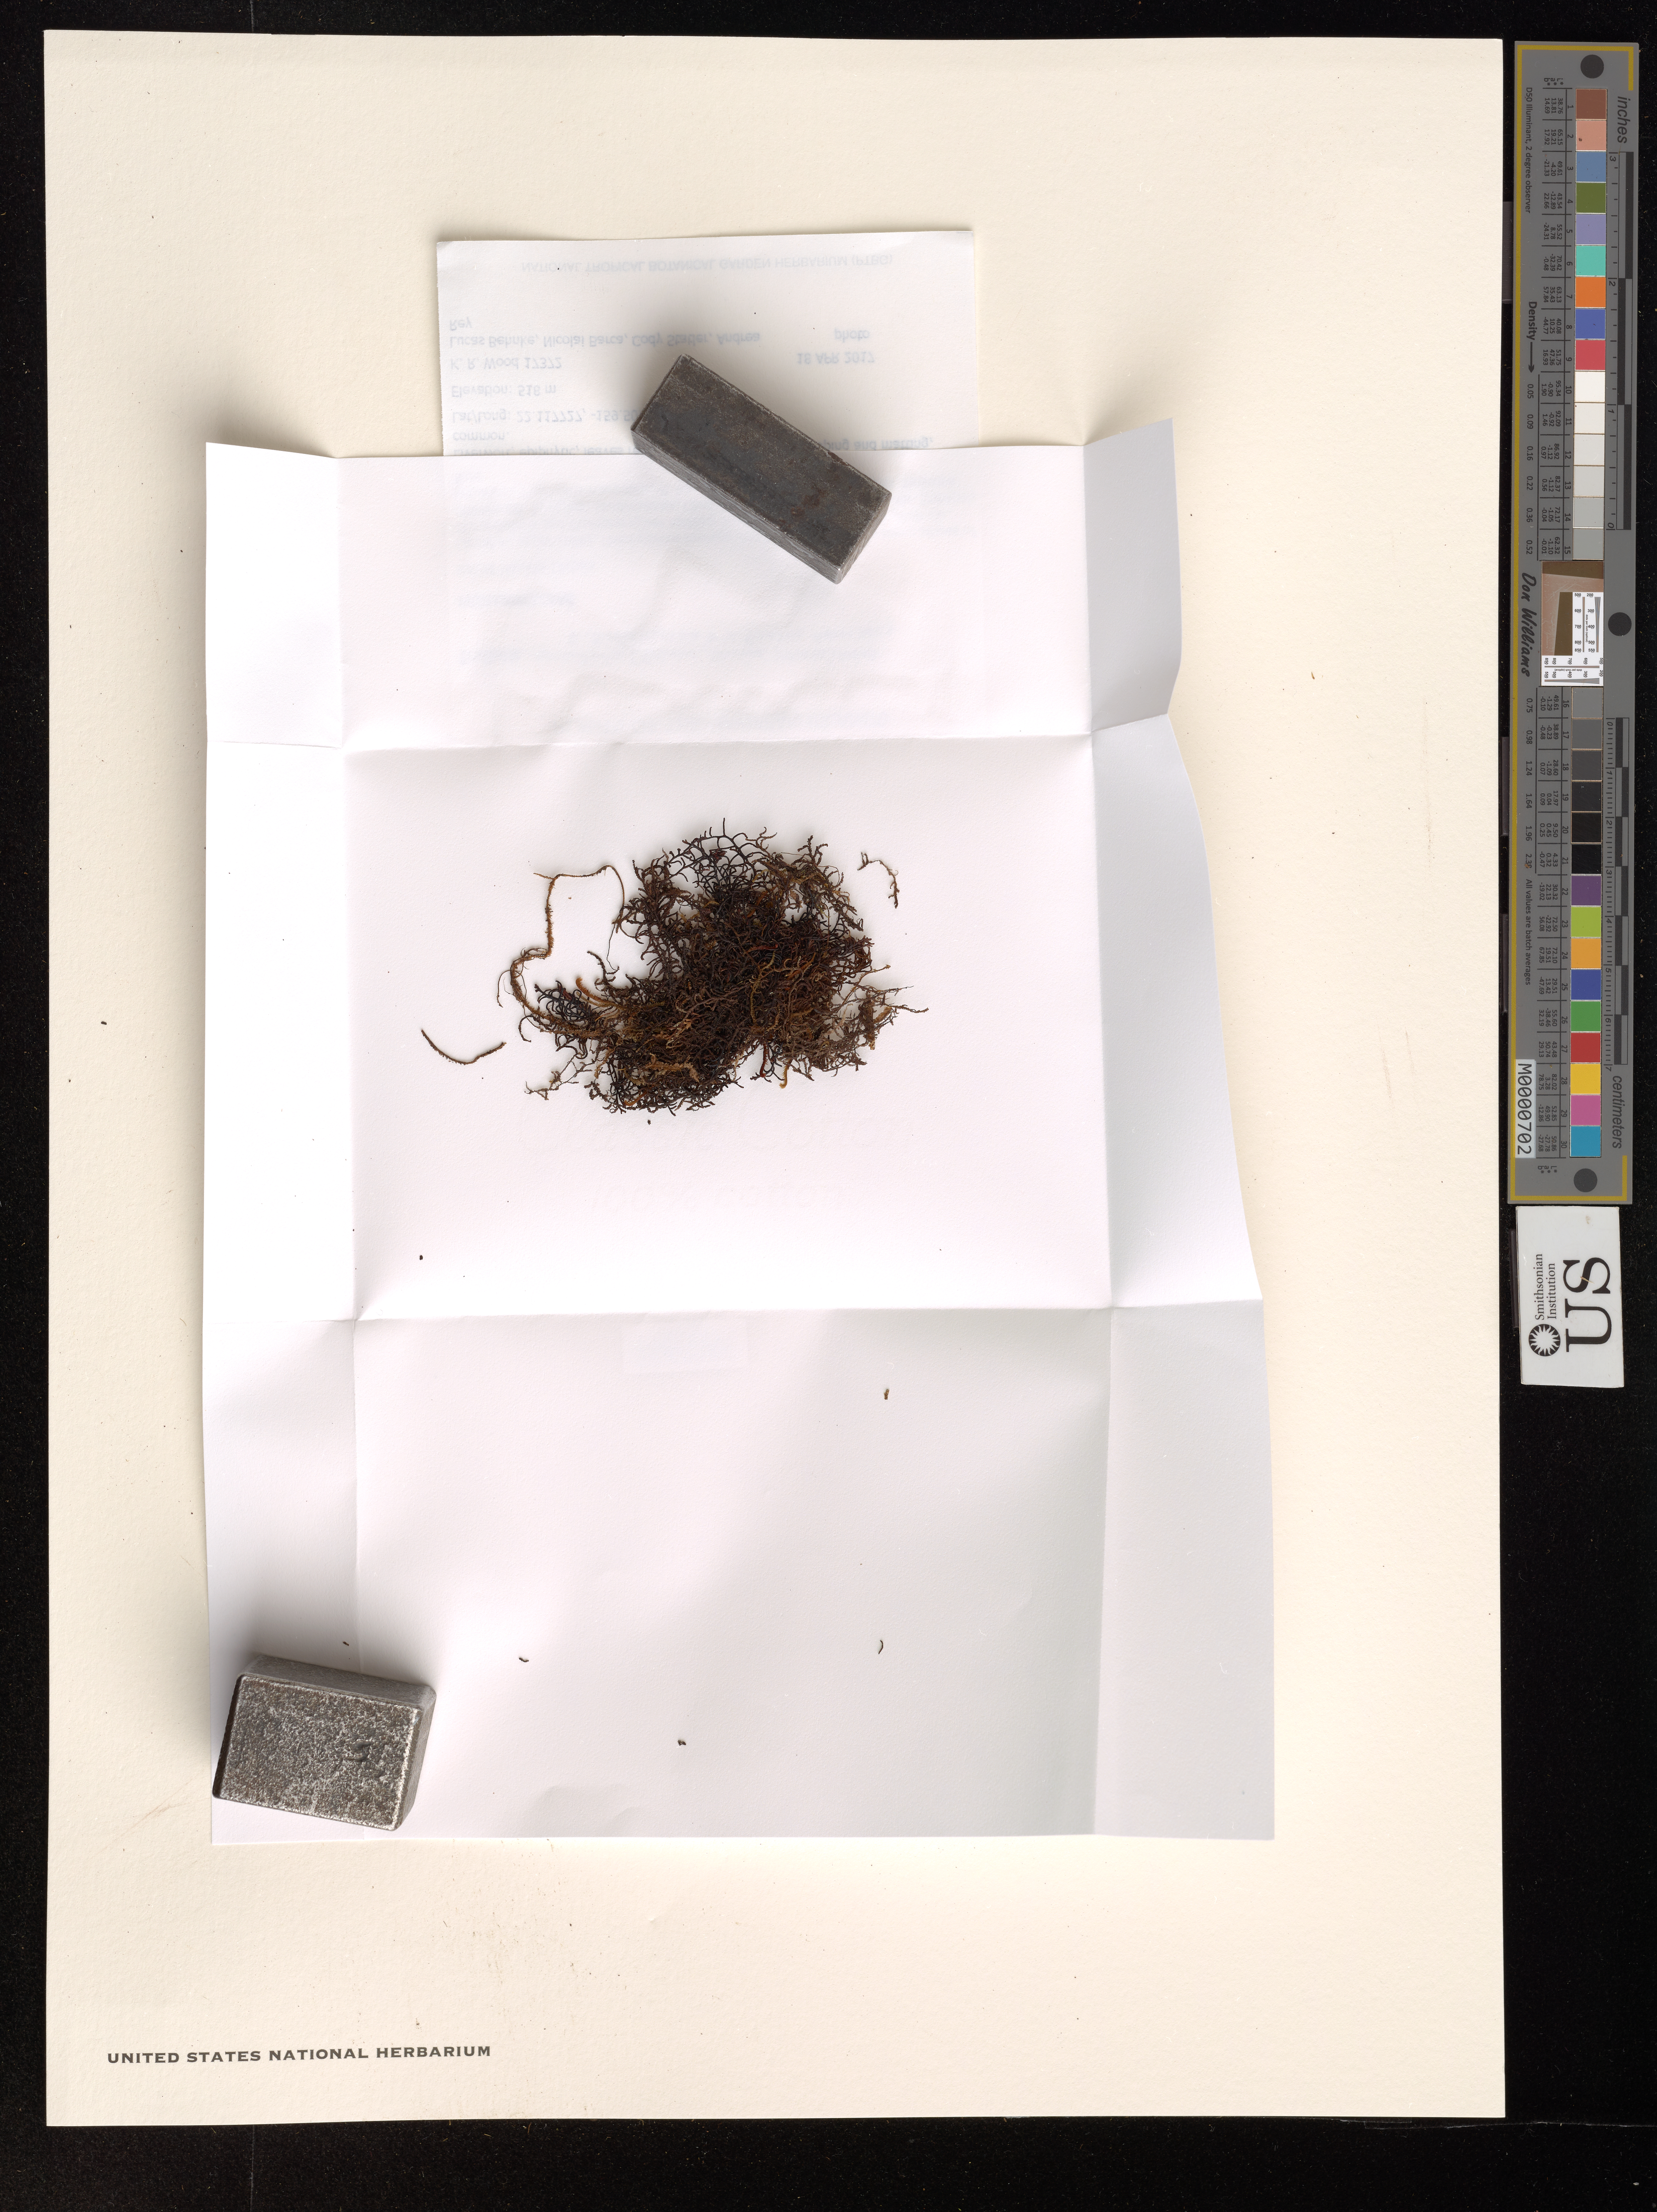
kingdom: Plantae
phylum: Marchantiophyta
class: Jungermanniopsida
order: Porellales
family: Frullaniaceae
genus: Frullania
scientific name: Frullania apiculata var. apiculata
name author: (Reinw. et al.) Nees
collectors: K. R. Wood, L. Behnke, N. Barca & C. Statler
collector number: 17372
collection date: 2017-04-18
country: United States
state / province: Hawaii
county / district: Kauai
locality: The Hawaiian Islands. Kauai Hanalei District. Lumahai, upper valley.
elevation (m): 518